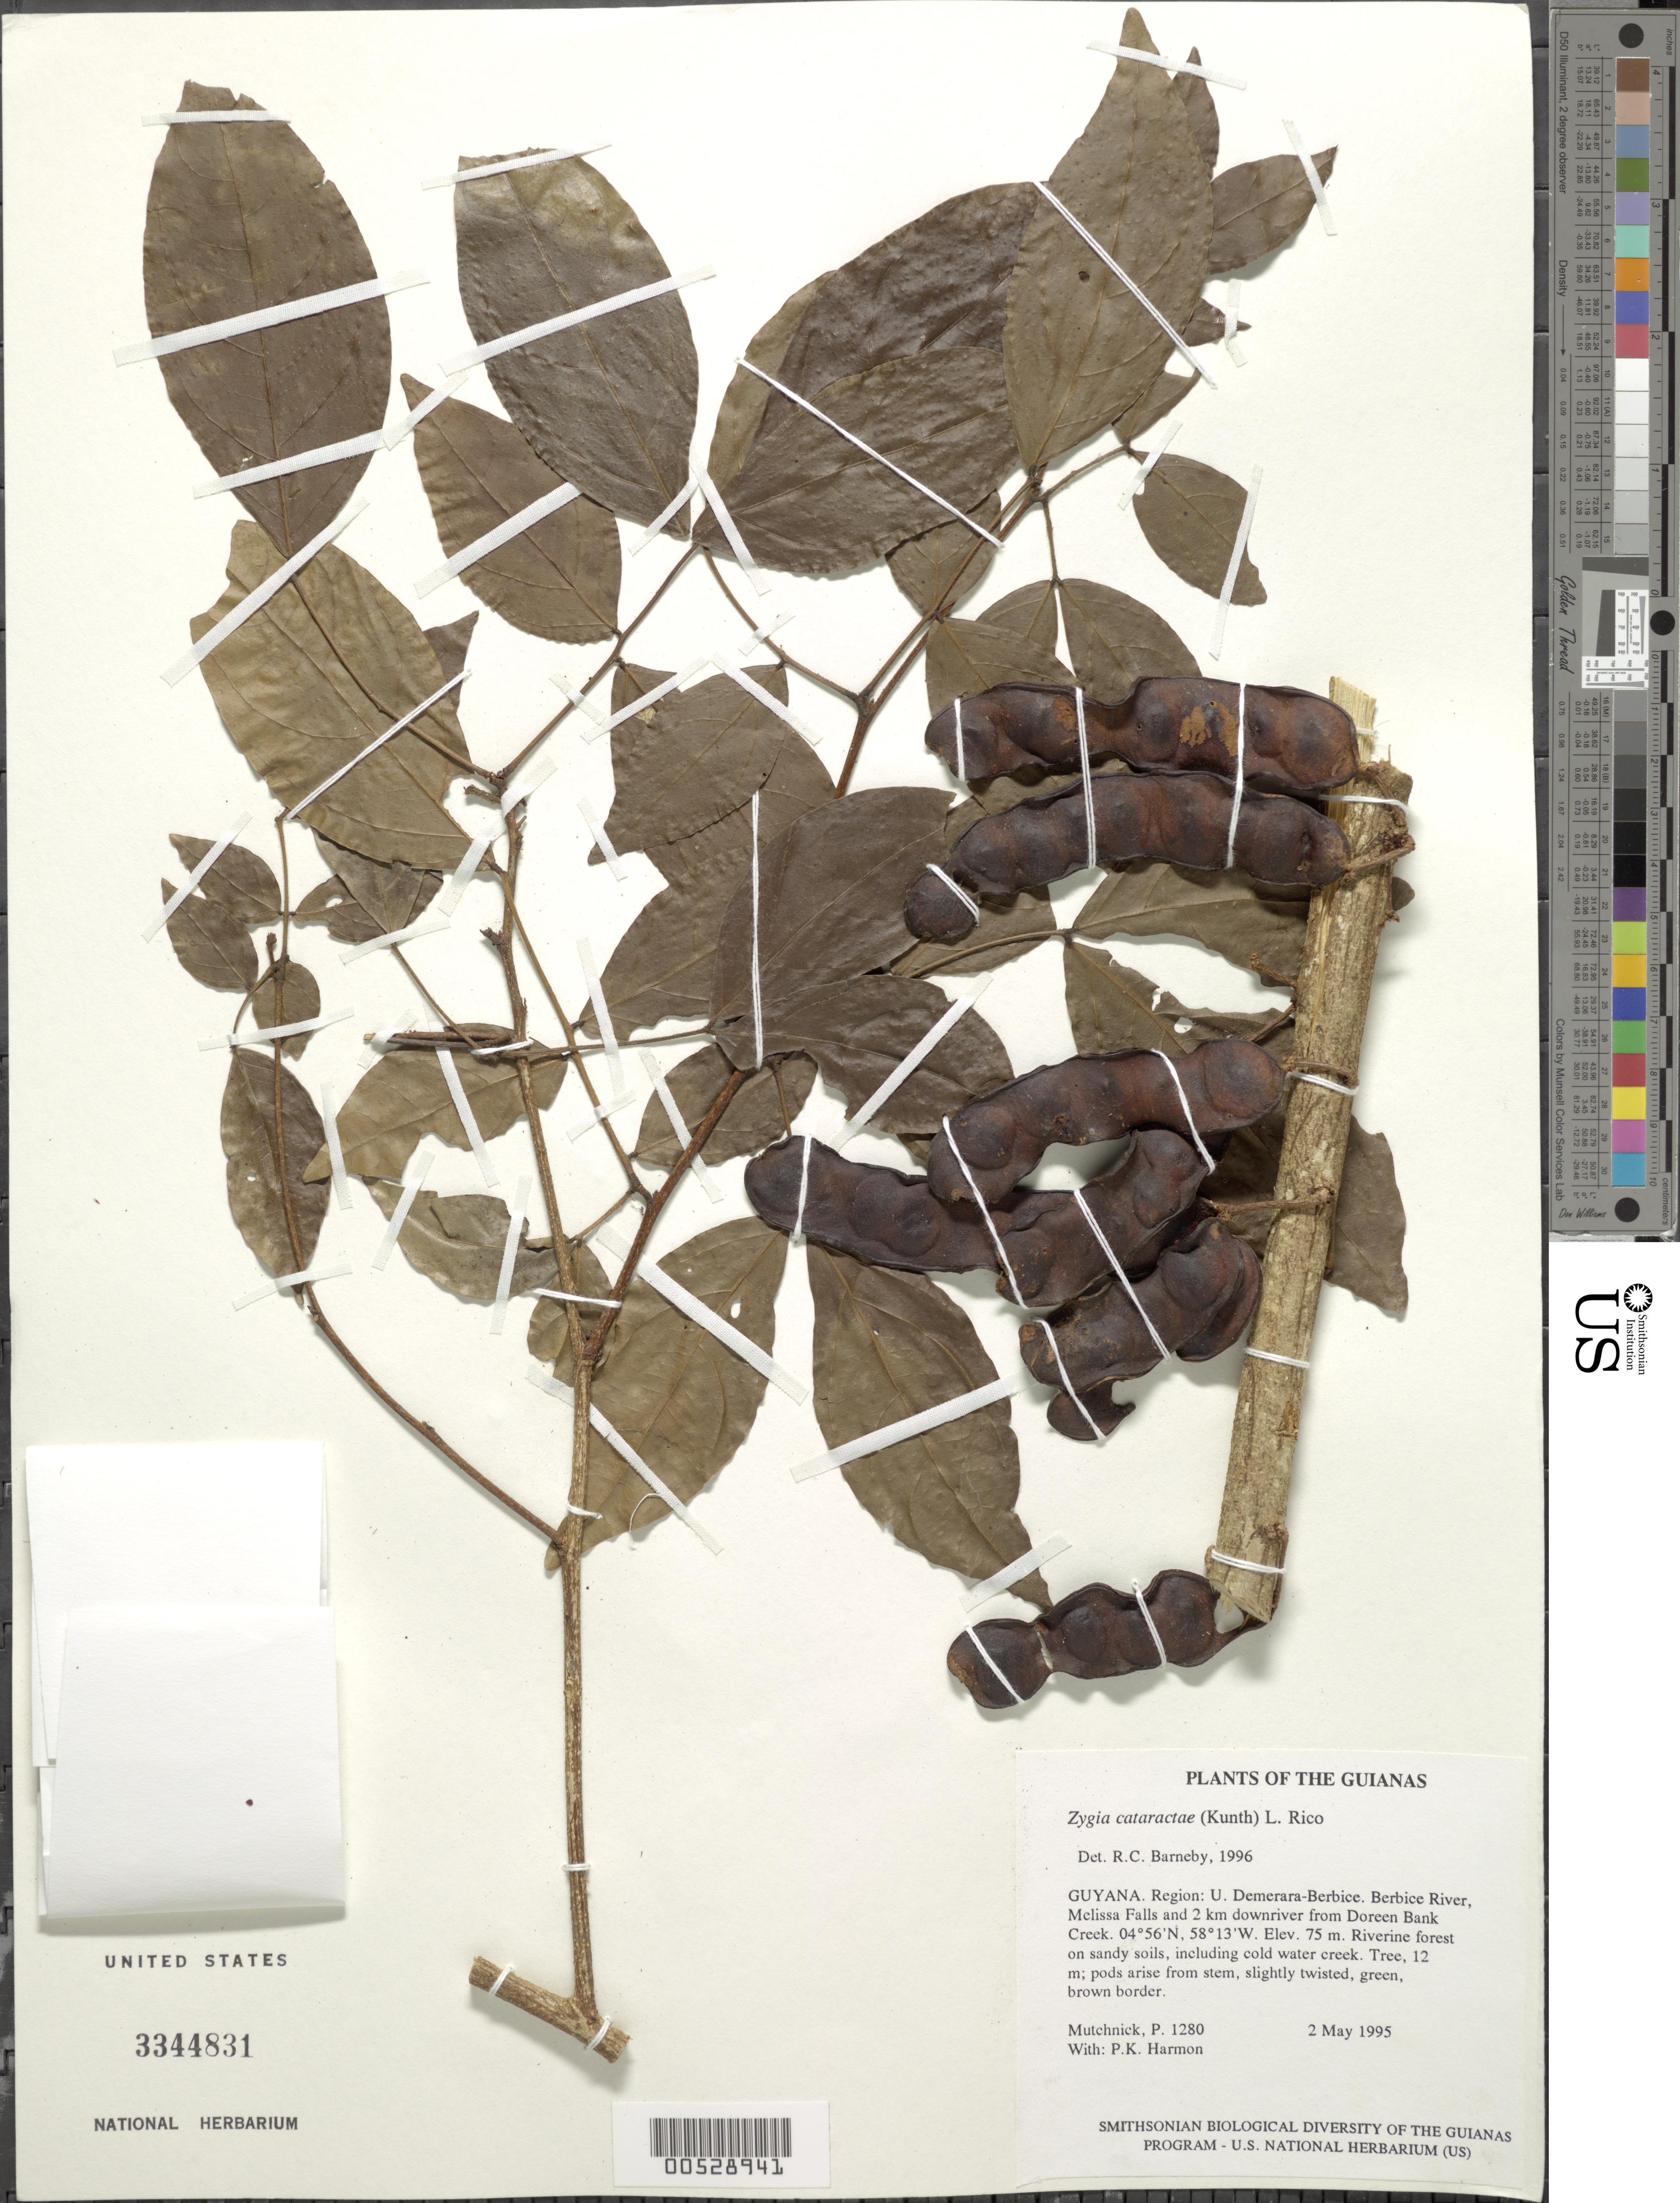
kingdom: Plantae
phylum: Tracheophyta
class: Magnoliopsida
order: Fabales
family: Fabaceae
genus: Zygia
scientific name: Zygia cataractae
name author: (Kunth) L. Rico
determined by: Barneby, Rupert C., (NY)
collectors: P. Mutchnick & P. Harmon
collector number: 1280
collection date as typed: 2 May 1995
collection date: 1995-05-02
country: Guyana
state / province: U. Demerara-Berbice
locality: Berbice River, Melissa Falls and 2 km downriver from Doreen Bank Creek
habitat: Riverine forest on sandy soils, including cold water creek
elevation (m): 75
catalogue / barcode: US 3344831